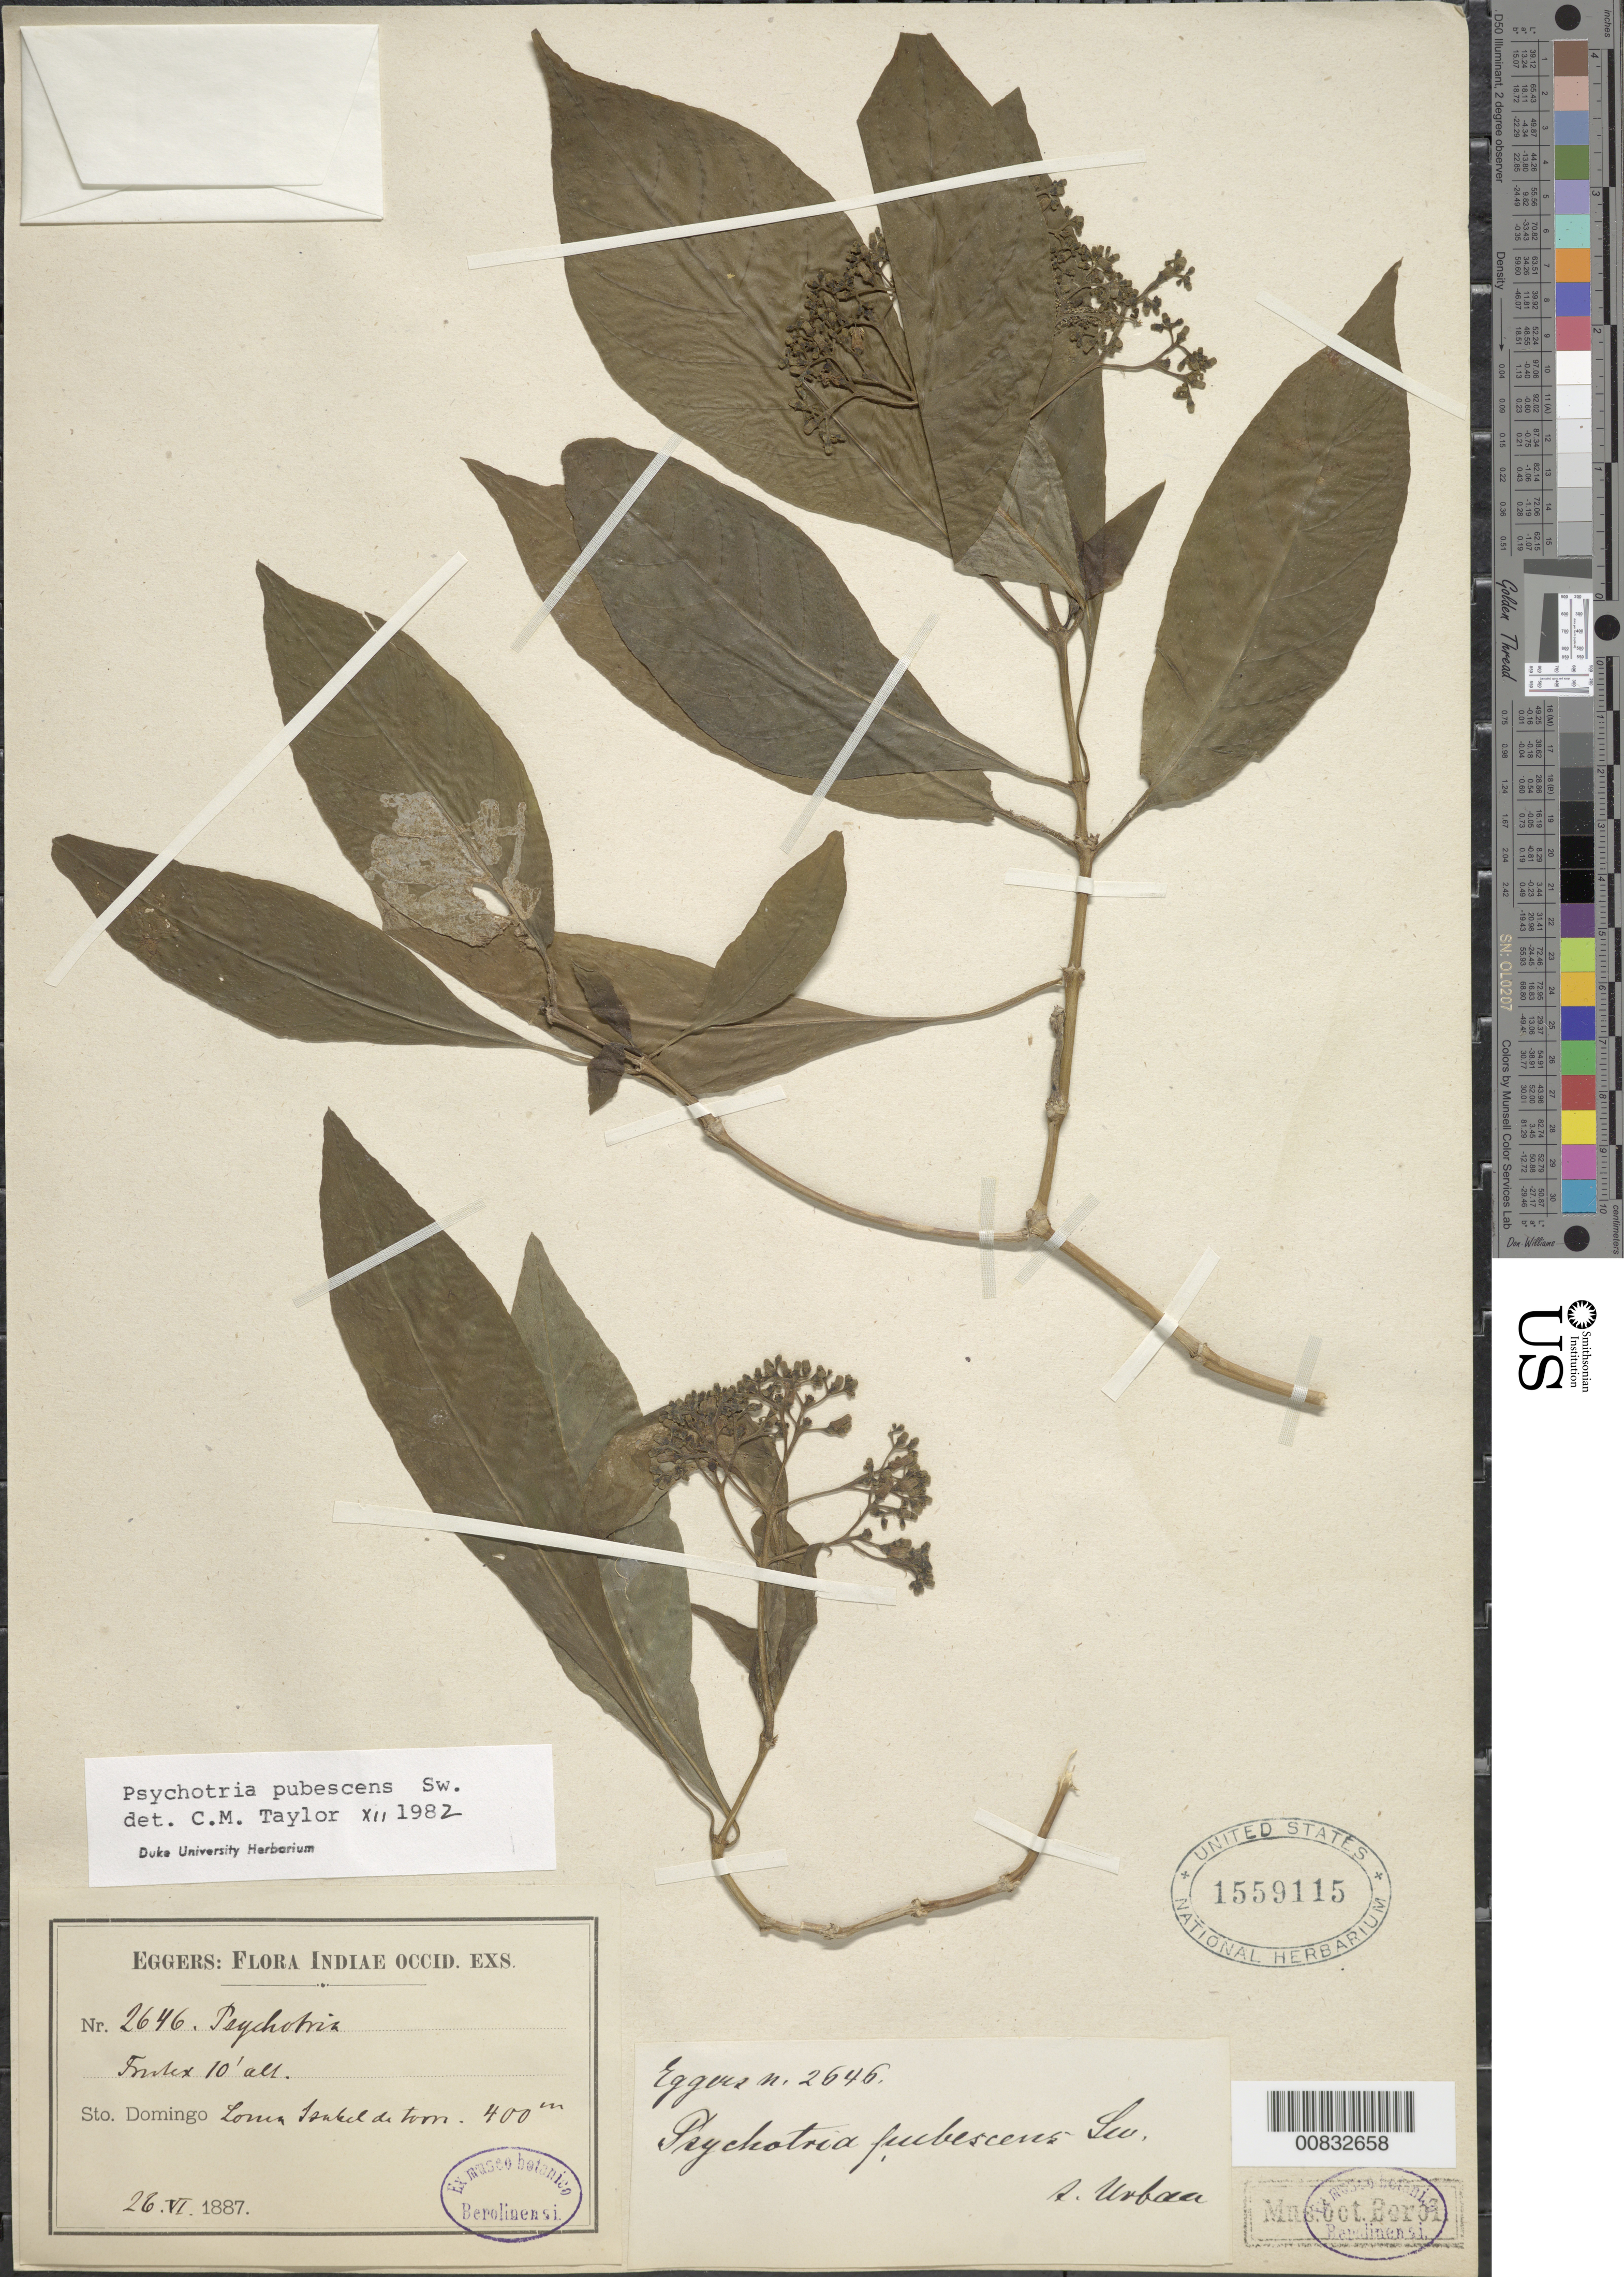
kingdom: Plantae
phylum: Tracheophyta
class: Magnoliopsida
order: Gentianales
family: Rubiaceae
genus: Psychotria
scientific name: Psychotria pubescens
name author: Sw.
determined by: Taylor, Charlotte M.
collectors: H. F. A. von Eggers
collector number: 2646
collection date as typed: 26 Jun 1887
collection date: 1887-06-26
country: Dominican Republic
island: Hispaniola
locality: Loma Isabel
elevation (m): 400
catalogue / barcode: US 1559115